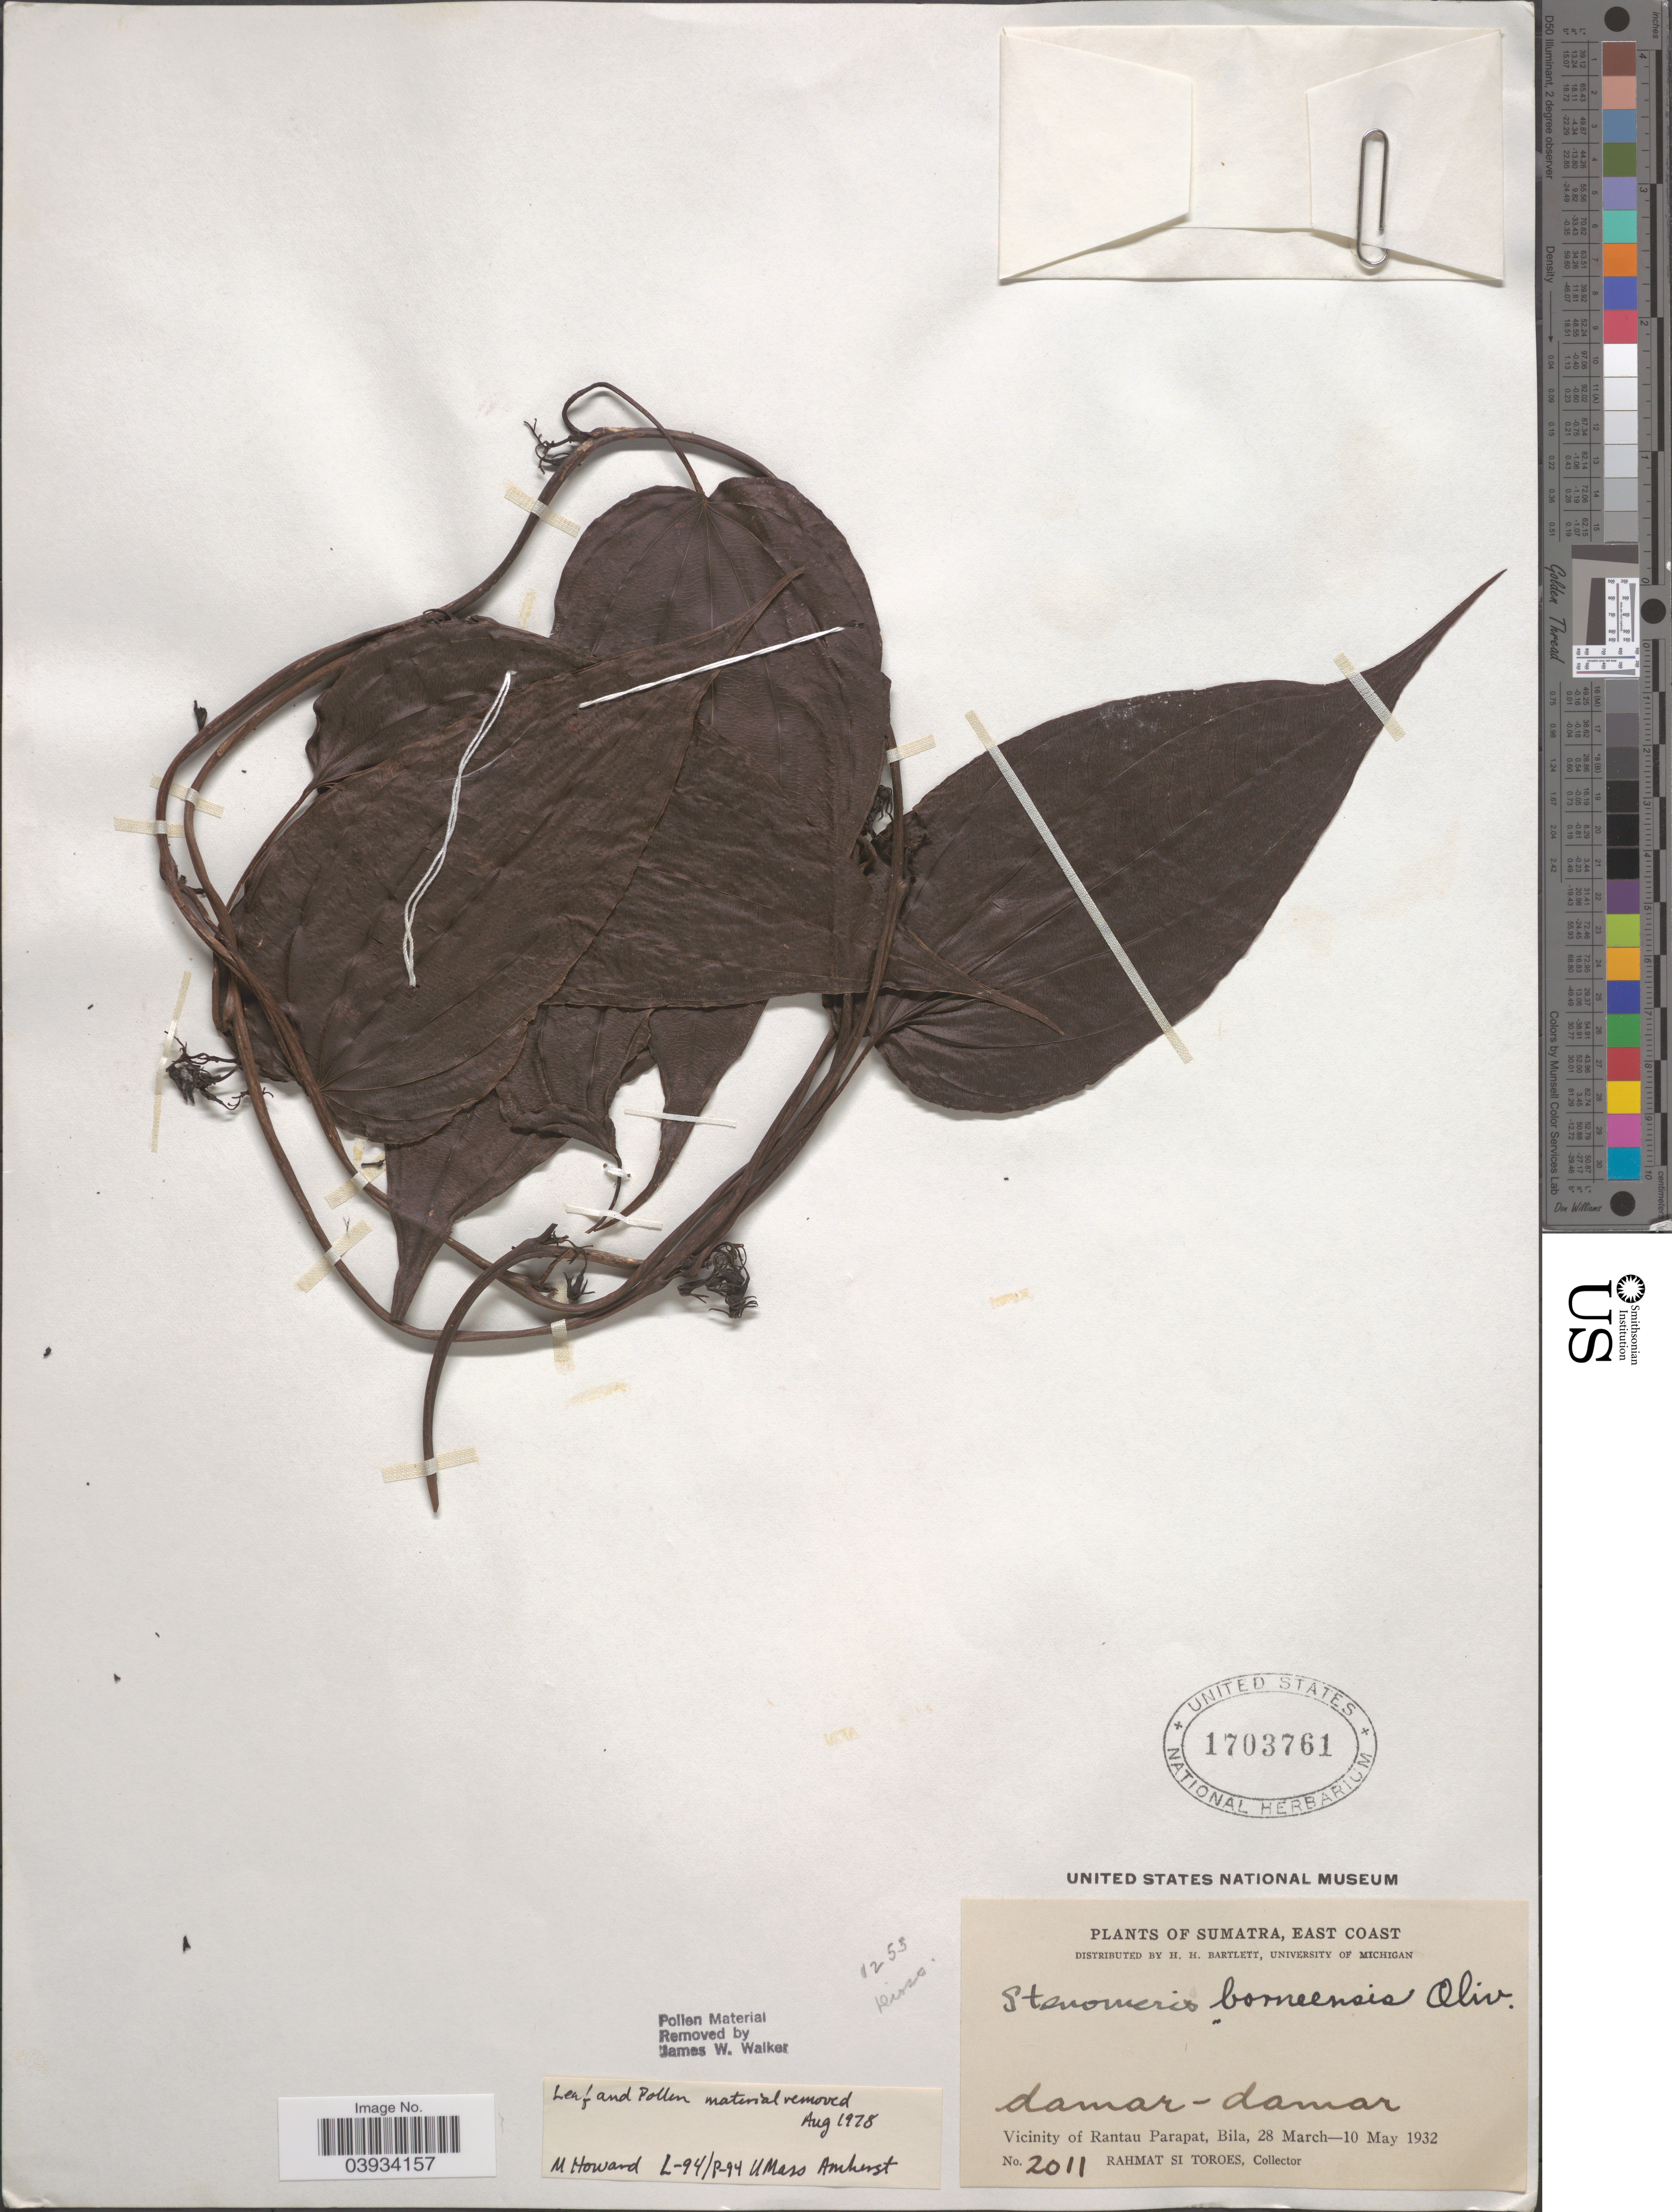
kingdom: Plantae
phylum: Tracheophyta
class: Liliopsida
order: Dioscoreales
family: Dioscoreaceae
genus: Stenomeris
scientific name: Stenomeris borneensis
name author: Oliv.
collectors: Rahmat Si Boeea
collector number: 2011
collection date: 1932-03-28/1932-05-10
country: Indonesia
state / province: Sumatra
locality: East Coast. Vicinity of Rantau Parapat, Bila.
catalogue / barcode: US 1703761